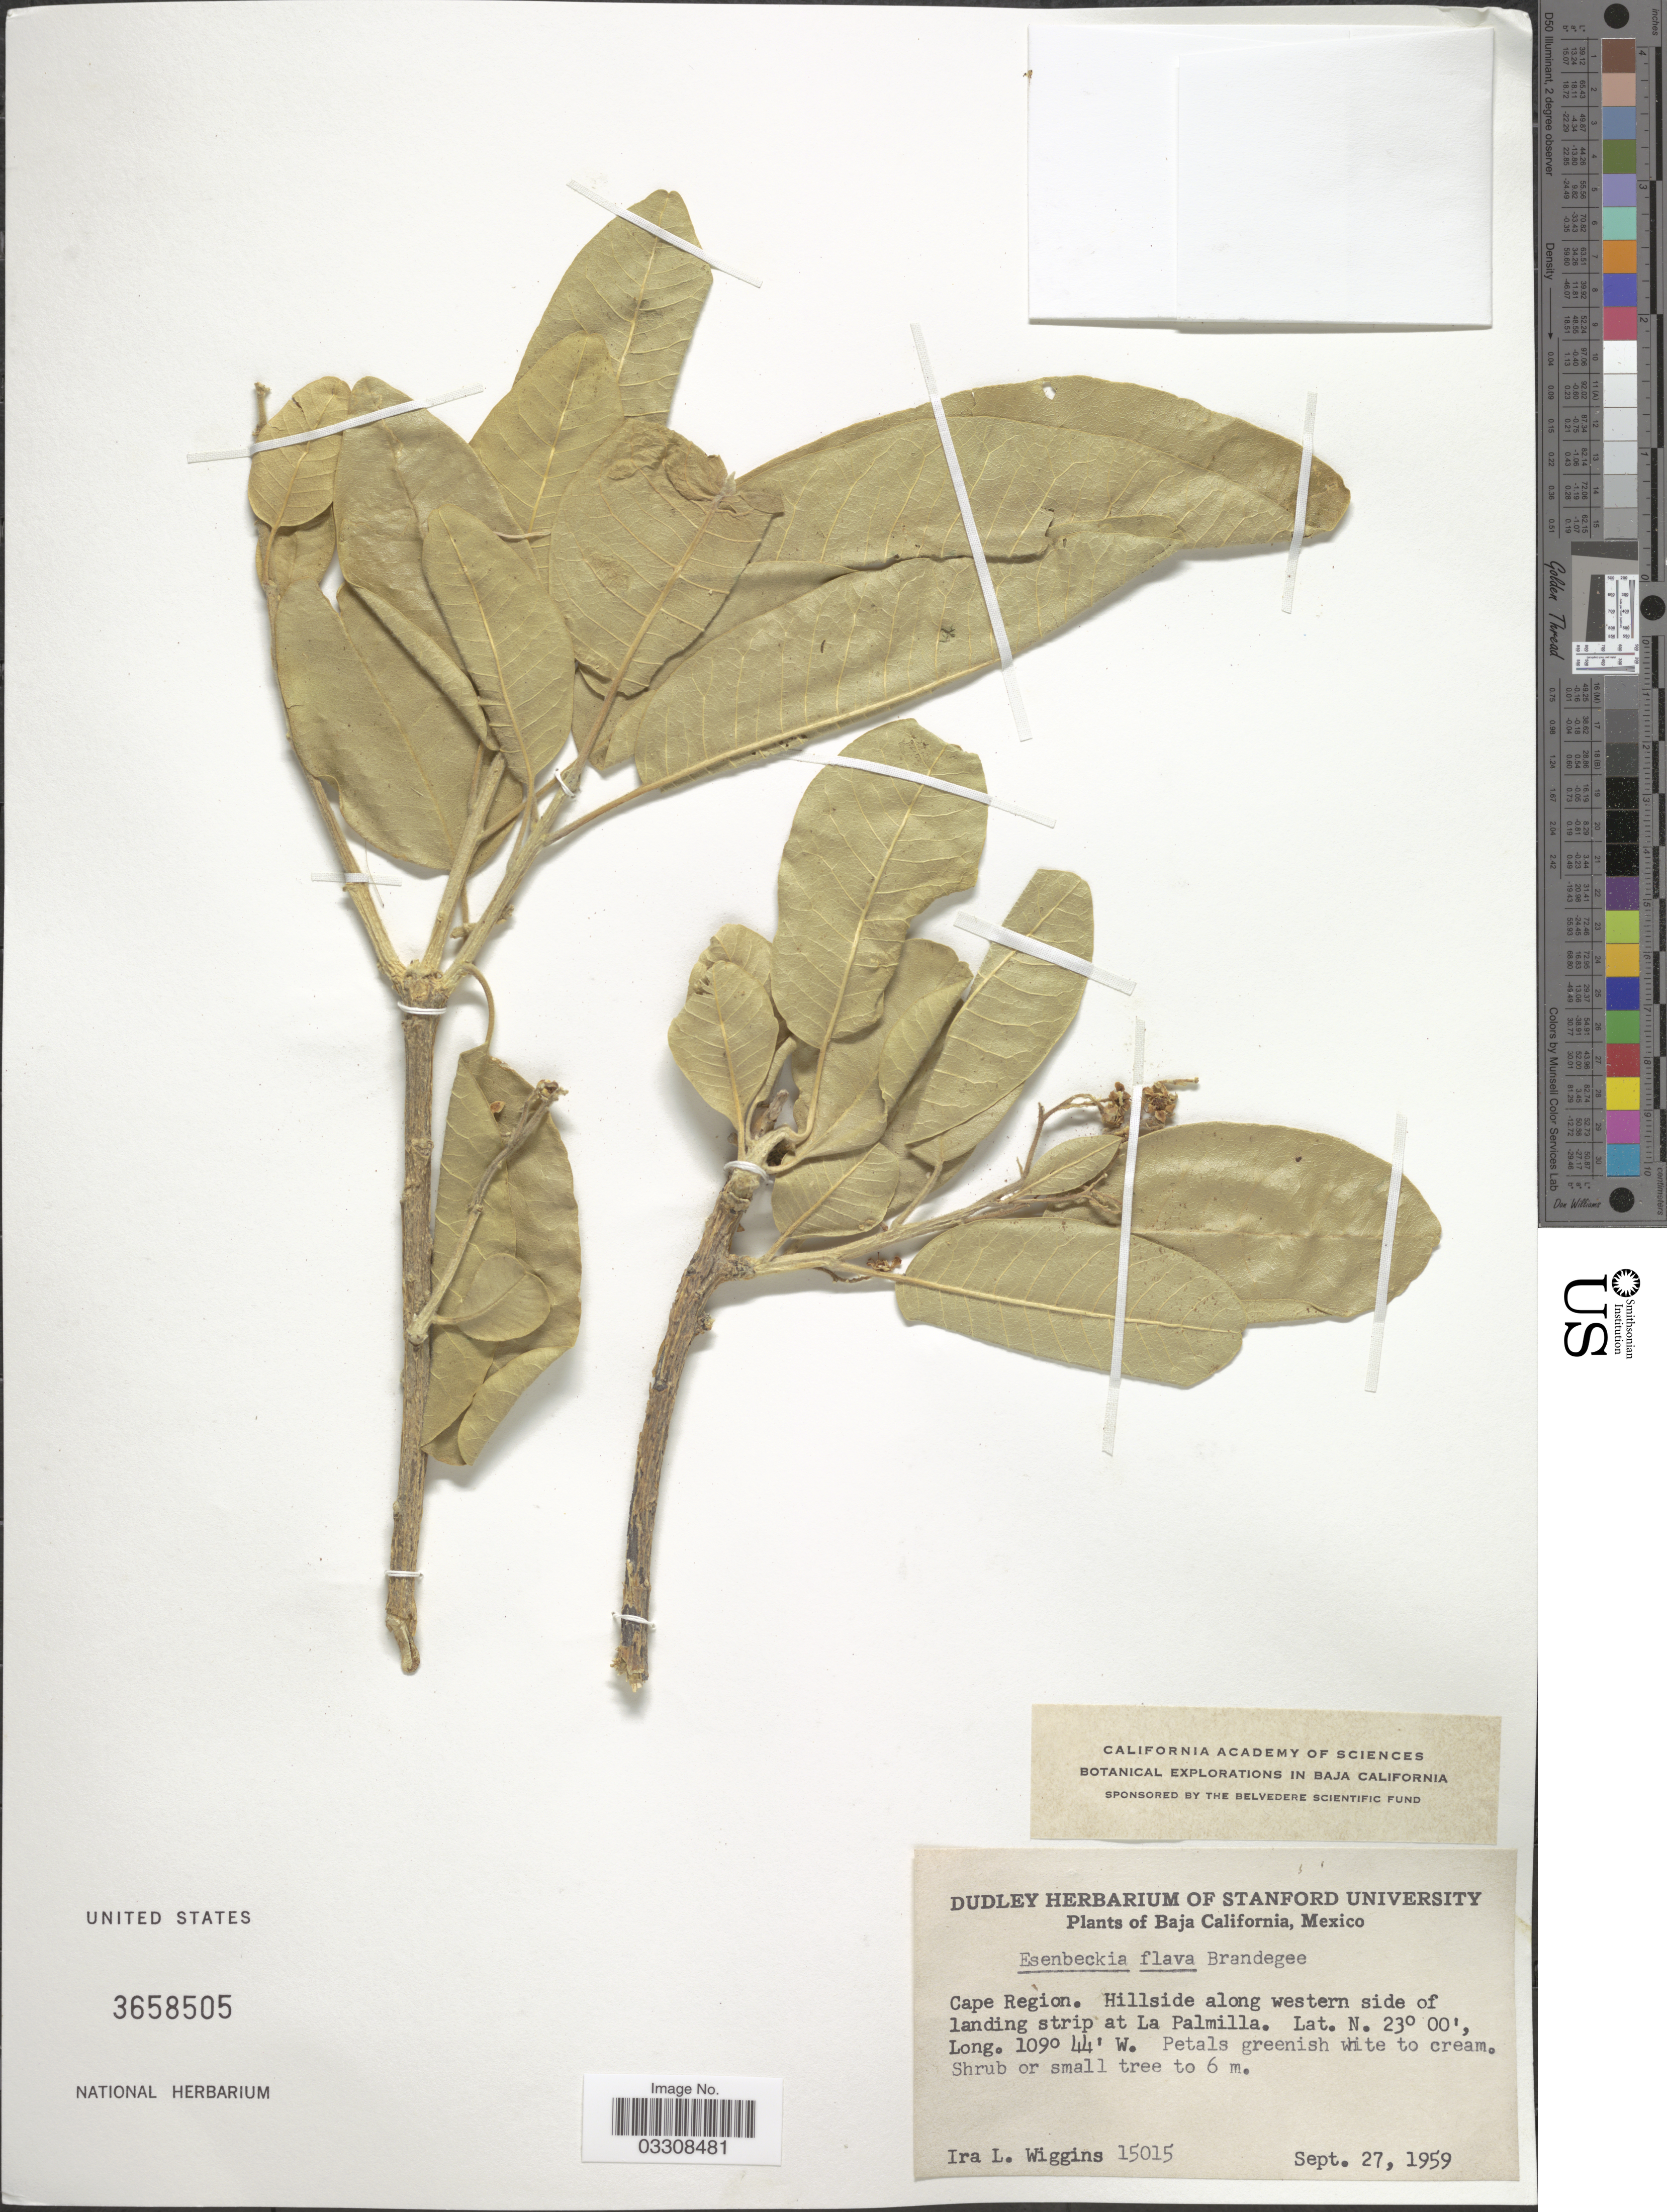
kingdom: Plantae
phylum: Tracheophyta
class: Magnoliopsida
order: Sapindales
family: Rutaceae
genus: Esenbeckia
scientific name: Esenbeckia flava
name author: Brandegee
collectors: I. L. Wiggins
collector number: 15015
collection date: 1959-09-27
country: Mexico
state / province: Baja California Sur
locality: Cape Region. Hillside along western side of landing strip at La Palmilla.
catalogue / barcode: US 3658505